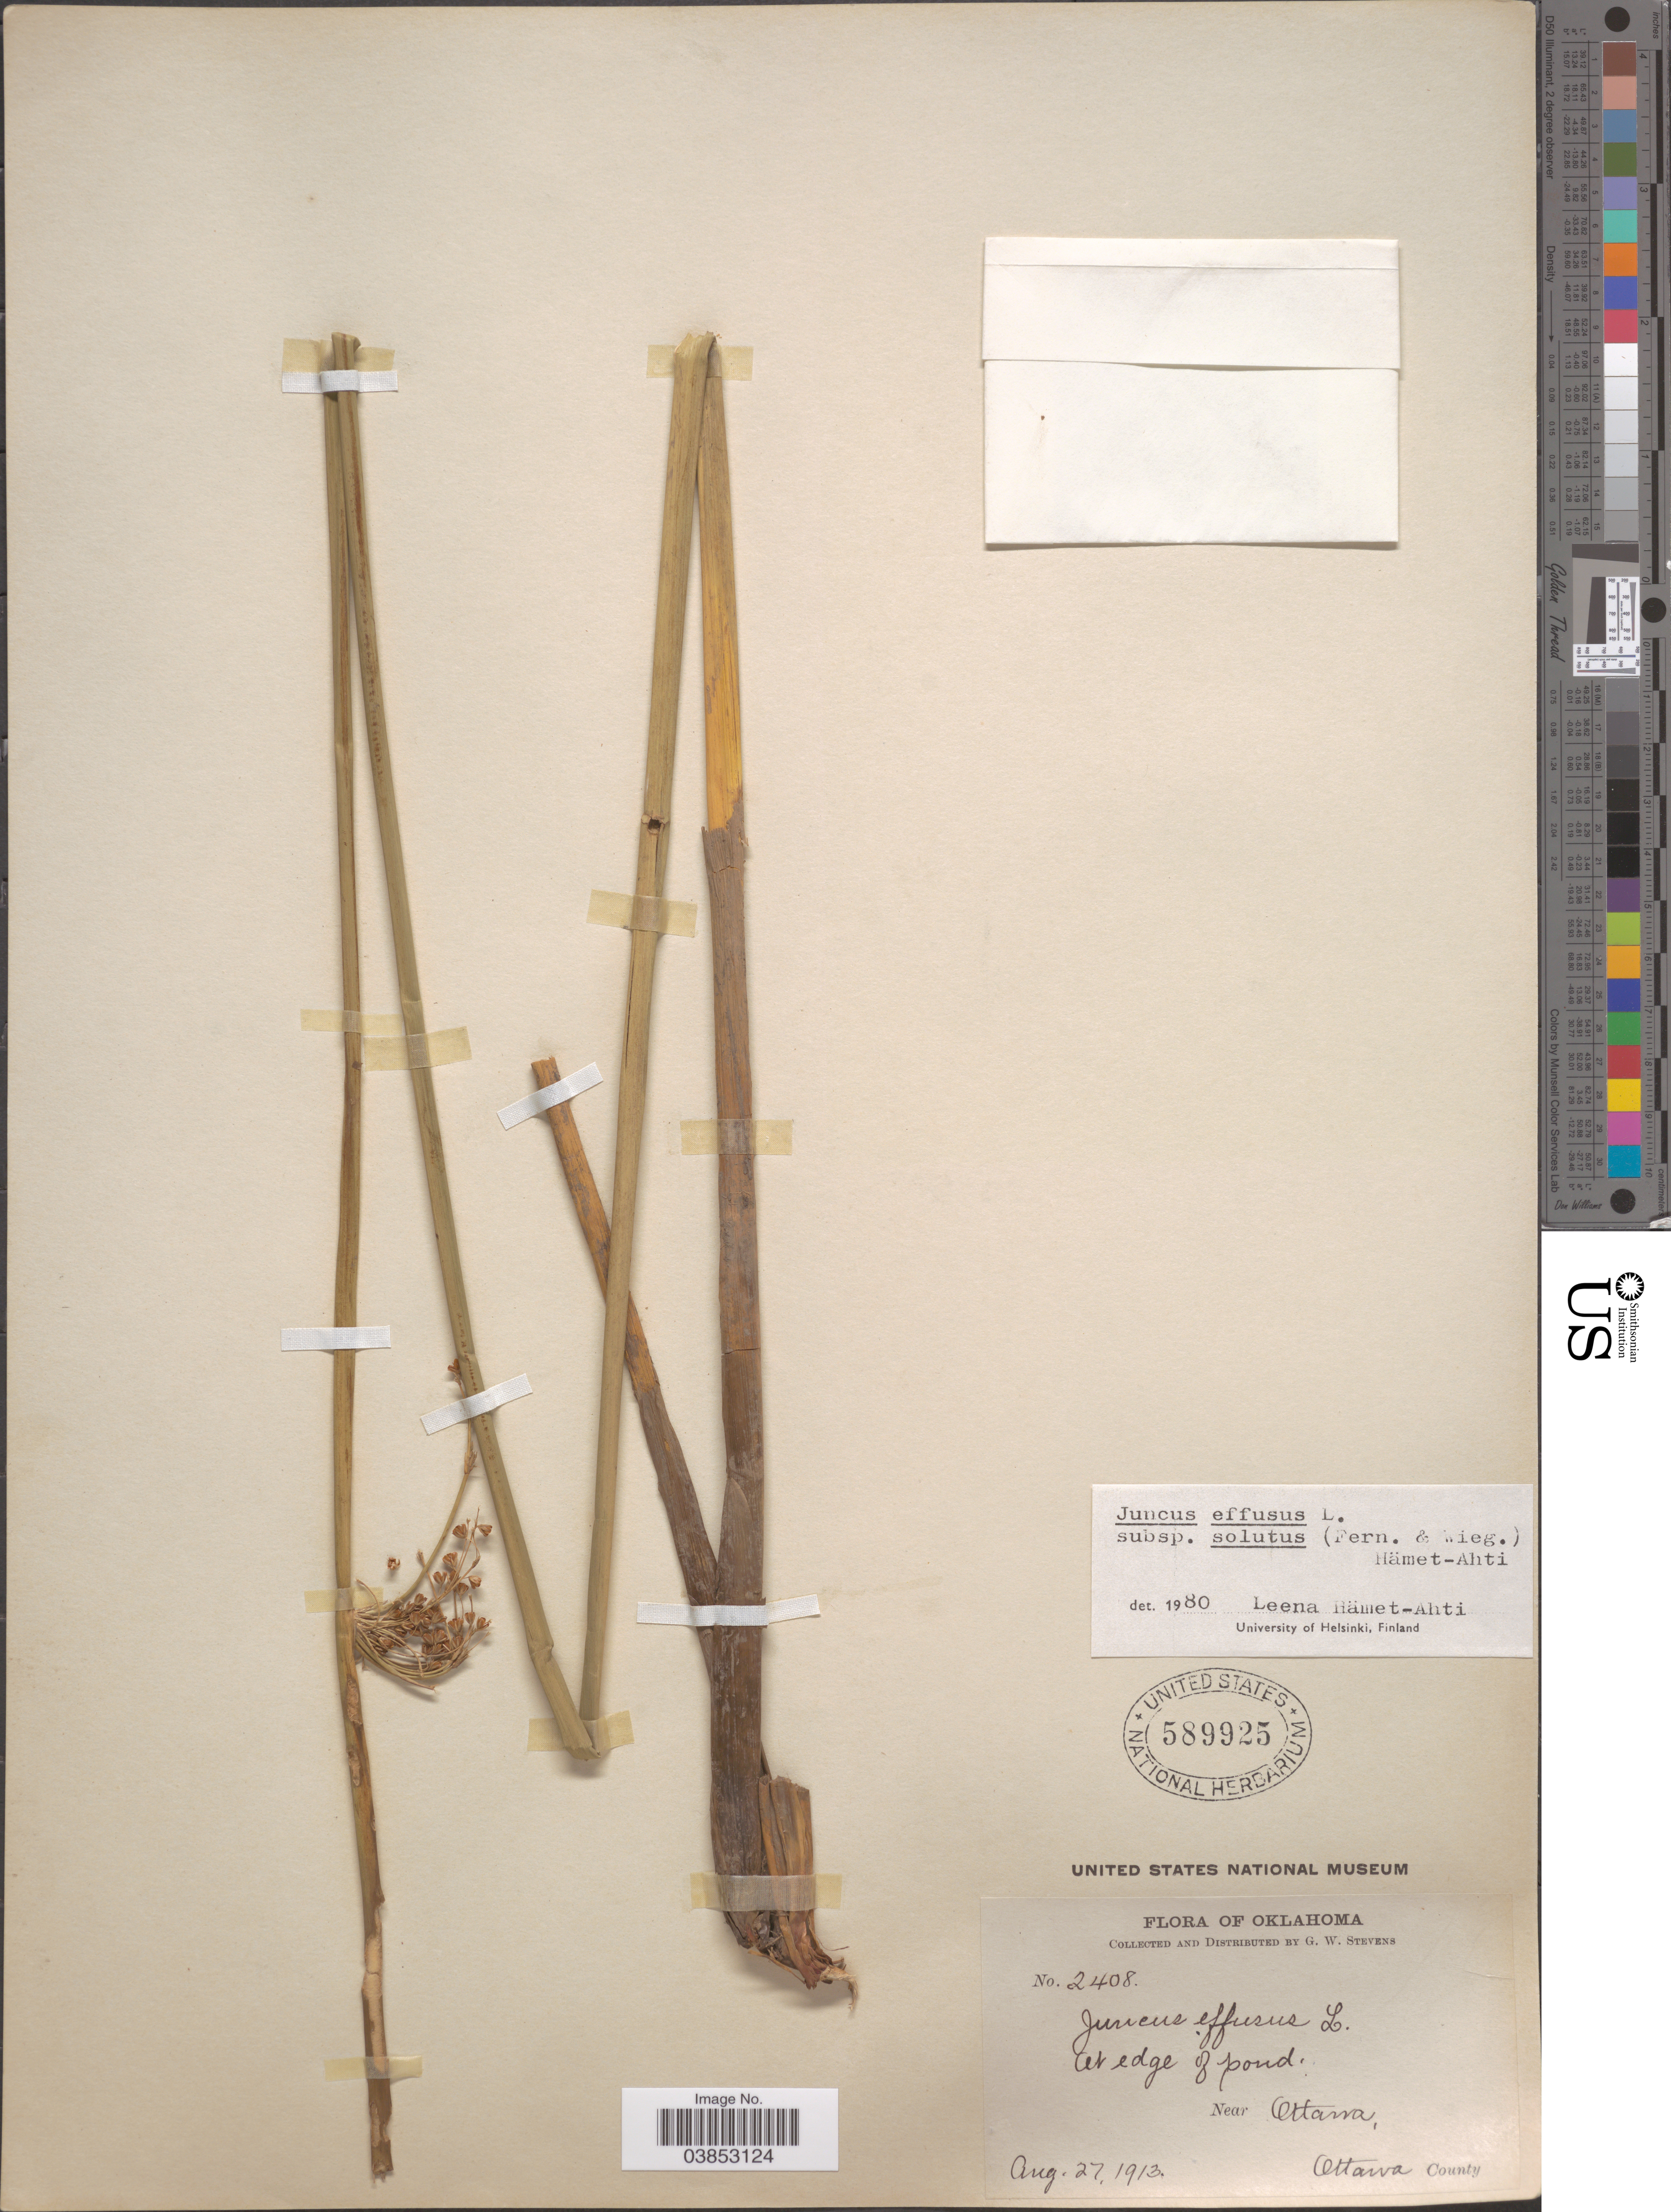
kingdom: Plantae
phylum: Tracheophyta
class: Liliopsida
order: Poales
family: Juncaceae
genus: Juncus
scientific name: Juncus effusus var. solutus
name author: Fernald & Wiegand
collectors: G. W. Stevens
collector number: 2408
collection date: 1913-08-27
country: United States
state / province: Oklahoma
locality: At edge of pond. Near Ottawa, Ottawa County.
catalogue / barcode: US 589925